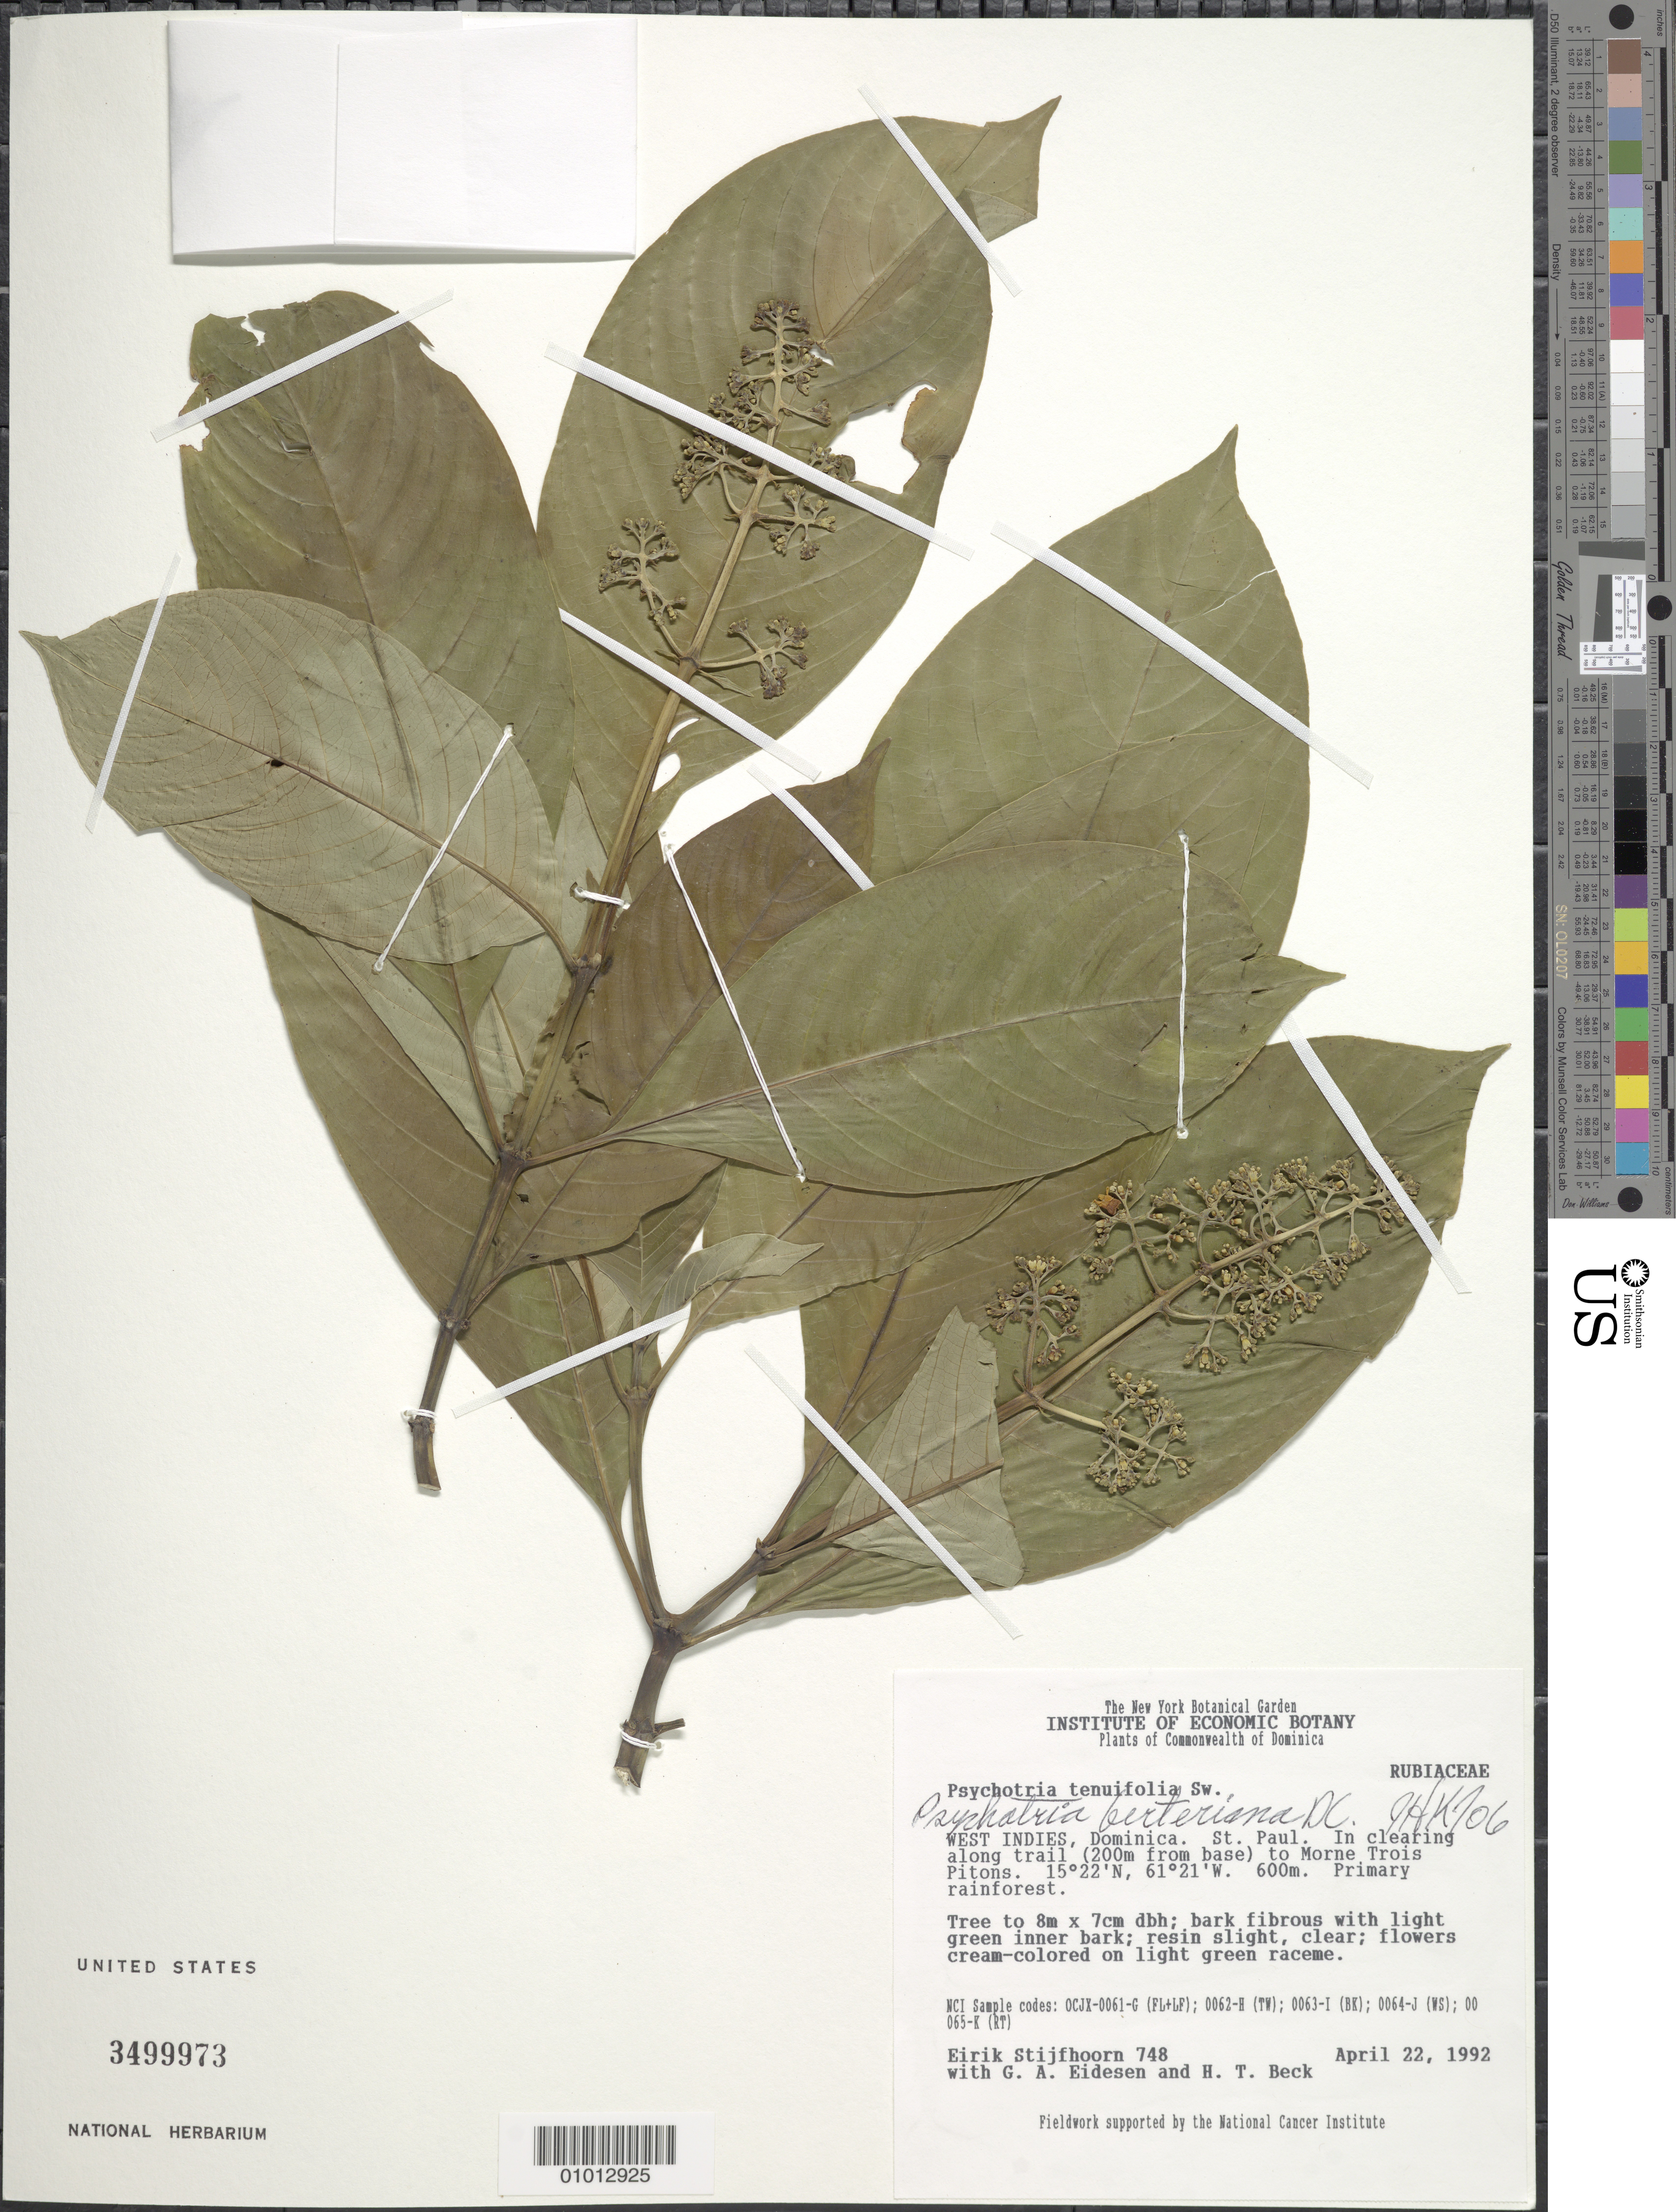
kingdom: Plantae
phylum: Tracheophyta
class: Magnoliopsida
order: Gentianales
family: Rubiaceae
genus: Psychotria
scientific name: Psychotria berteroana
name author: DC.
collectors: E. Stijfhoorn, G. Eidesen & H. T. Beck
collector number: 748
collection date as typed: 22 Apr 1992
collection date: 1992-04-22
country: Dominica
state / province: St. Paul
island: Dominica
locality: Trail (200m from base) to Morne Trois Pitons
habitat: Primary rainforest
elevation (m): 600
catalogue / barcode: US 3499973